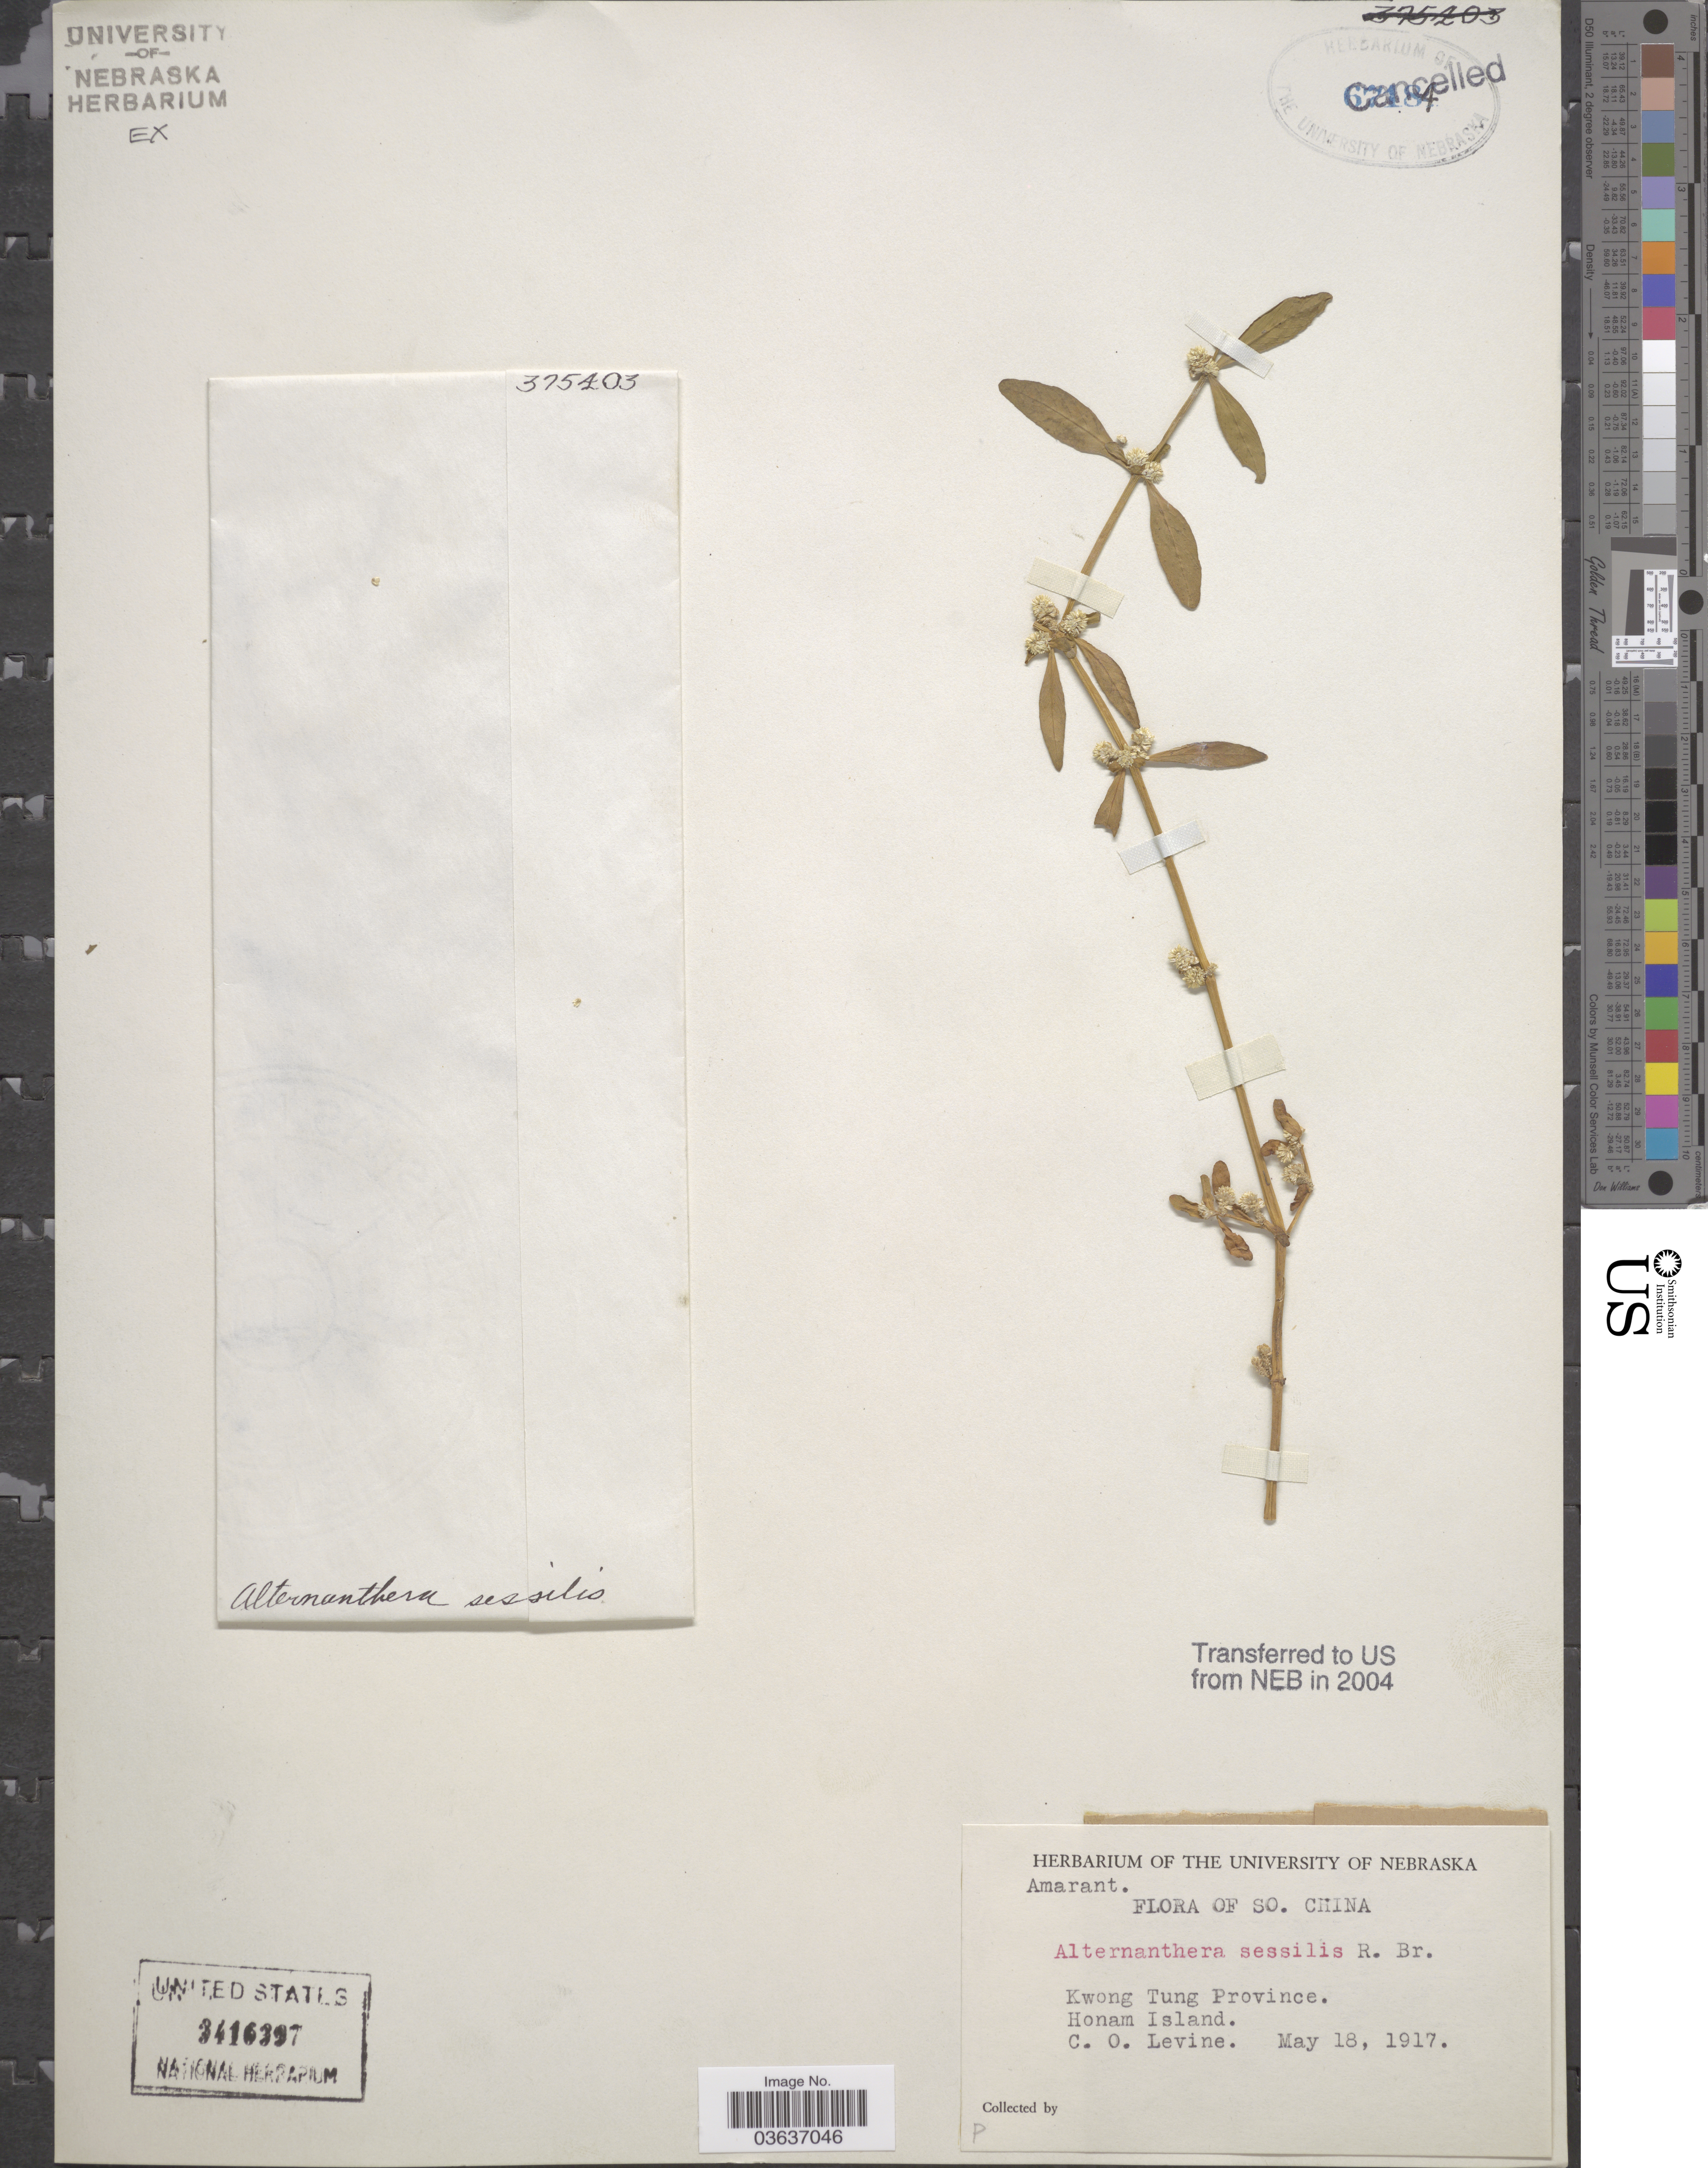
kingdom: Plantae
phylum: Tracheophyta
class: Magnoliopsida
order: Caryophyllales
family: Amaranthaceae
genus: Alternanthera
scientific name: Alternanthera sessilis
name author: (L.) DC.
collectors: C. O. Levine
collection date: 1917-05-18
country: China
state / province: Guangdong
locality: So. China. Kwong Tung Province. Honam Island.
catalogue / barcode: US 3416397